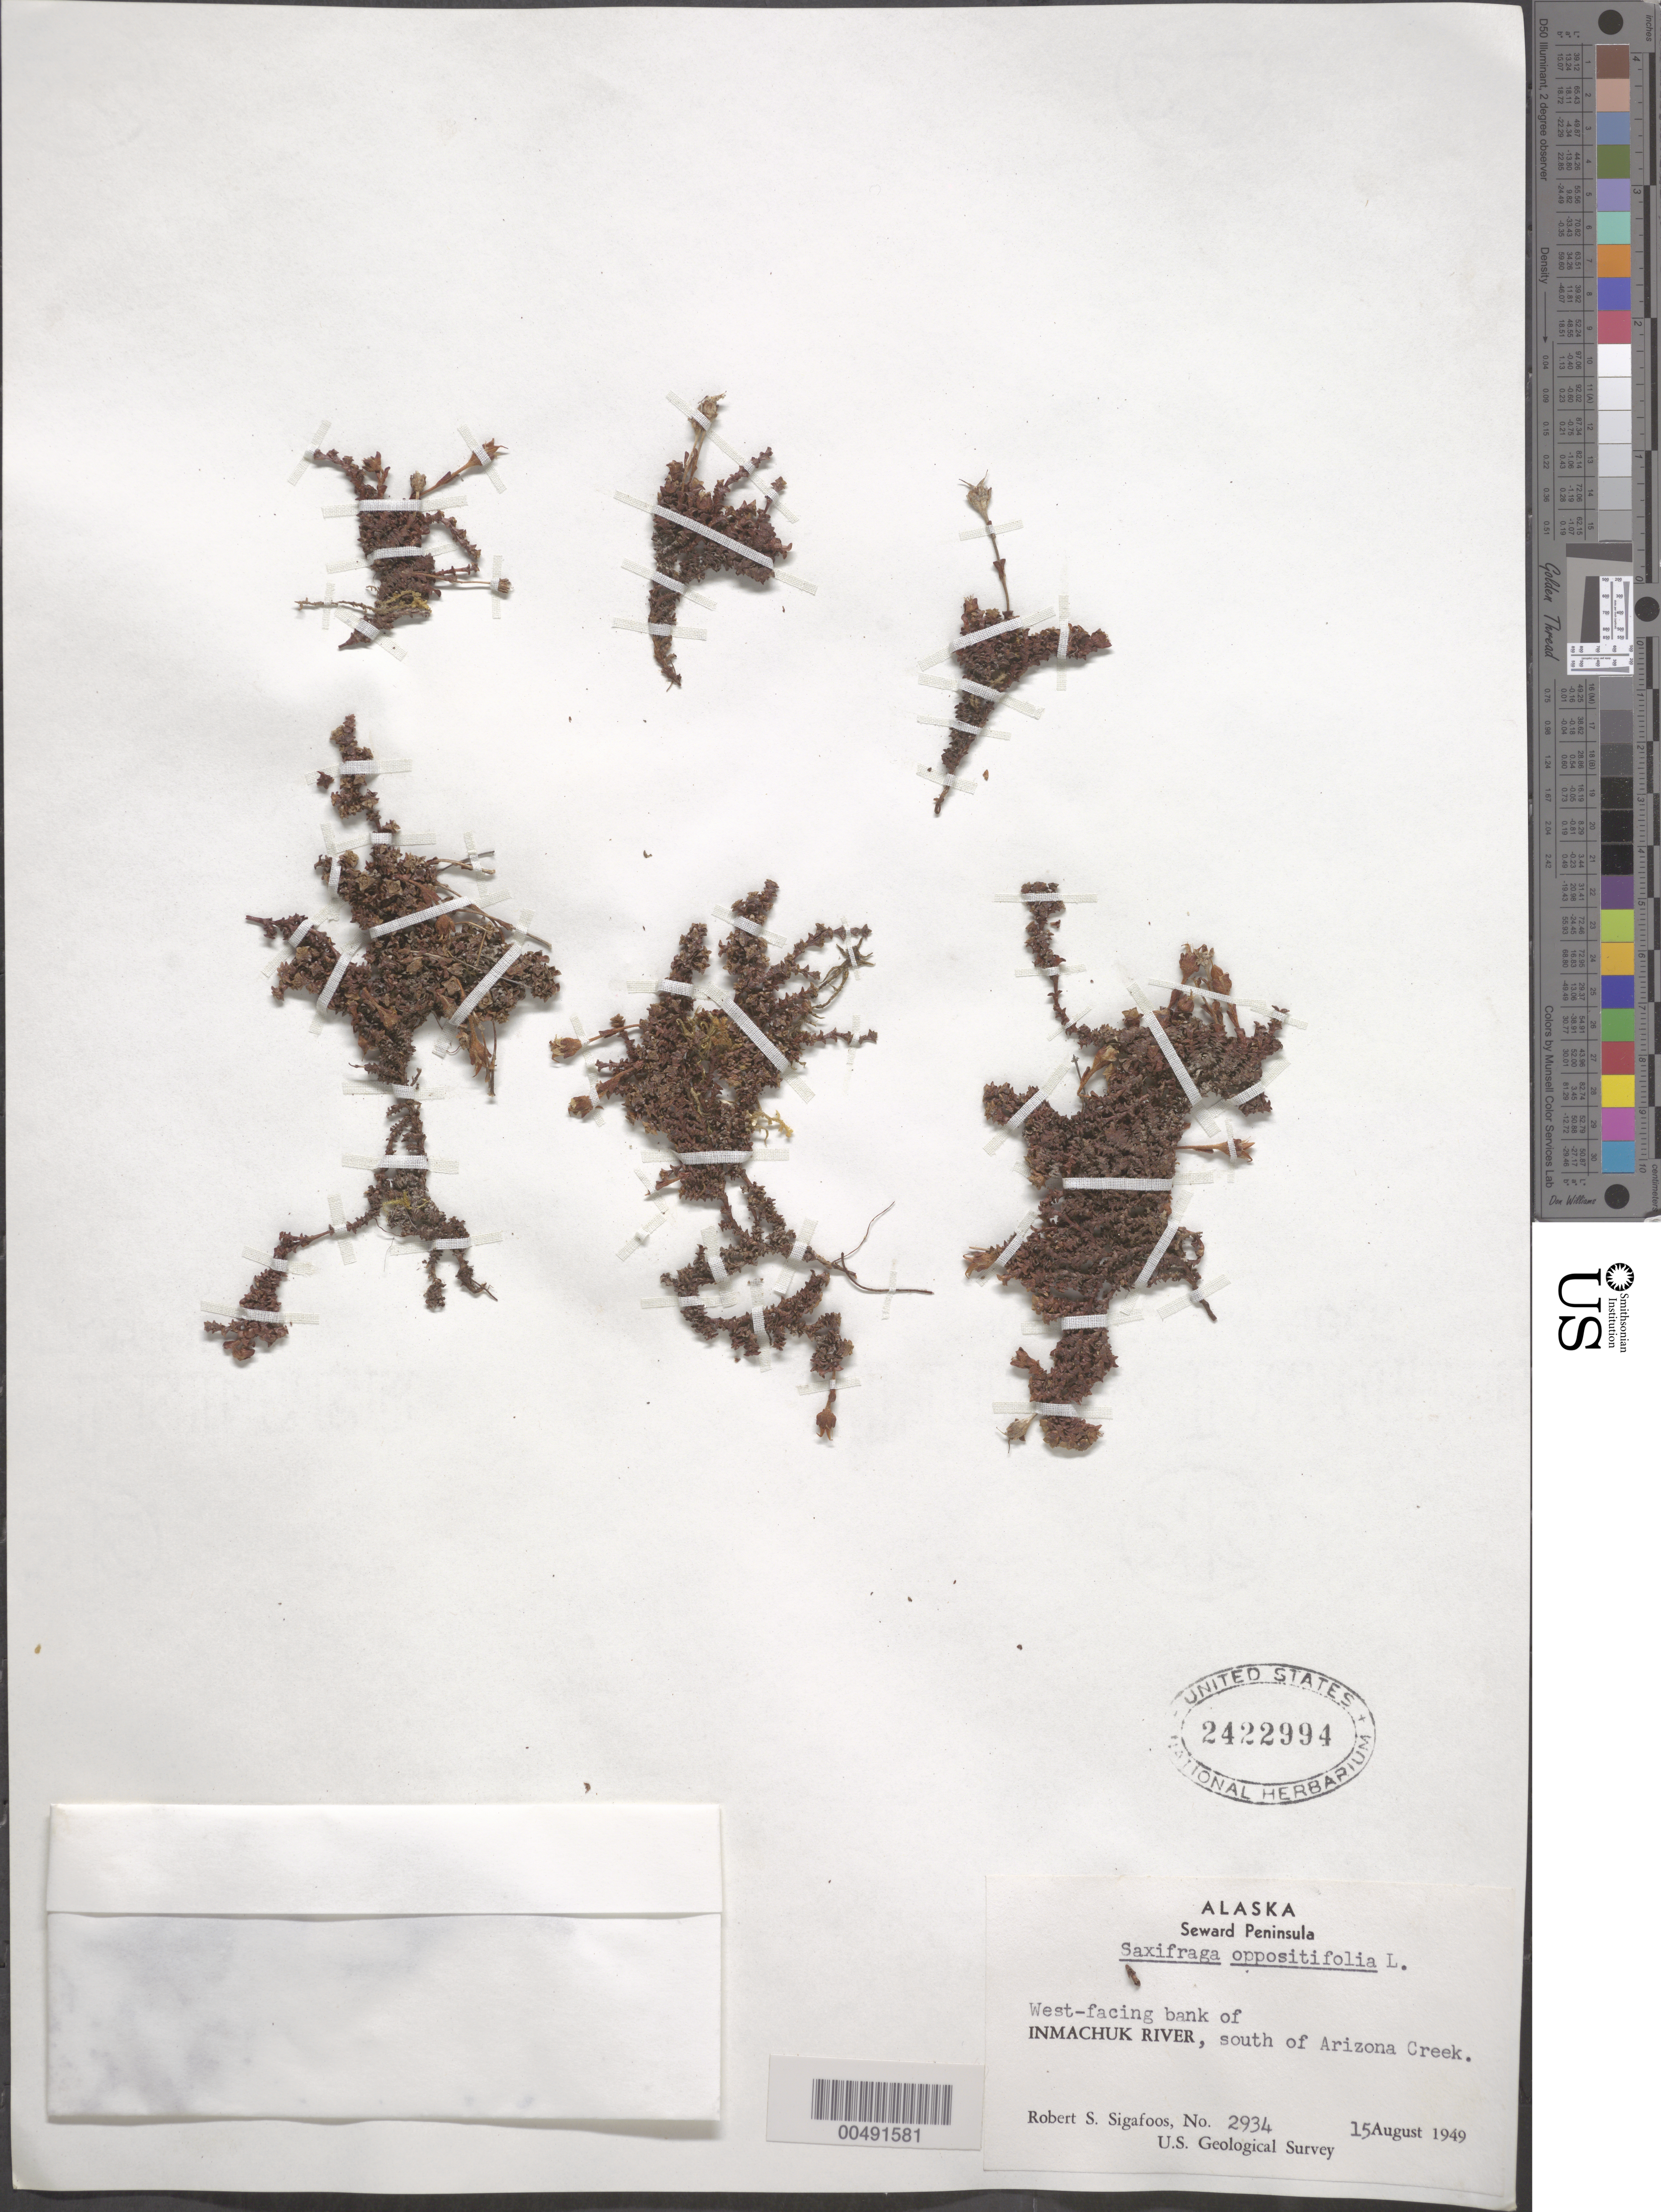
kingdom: Plantae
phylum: Tracheophyta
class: Magnoliopsida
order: Saxifragales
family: Saxifragaceae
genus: Saxifraga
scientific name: Saxifraga oppositifolia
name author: L.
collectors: R. Sigafoos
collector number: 2934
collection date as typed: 15 Aug 1949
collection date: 1949-08-15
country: United States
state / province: Alaska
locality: Seward Peninsula, west- facing bank of Inmachuk River, south of Arizona Creek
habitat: west-facing bank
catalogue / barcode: US 2422994